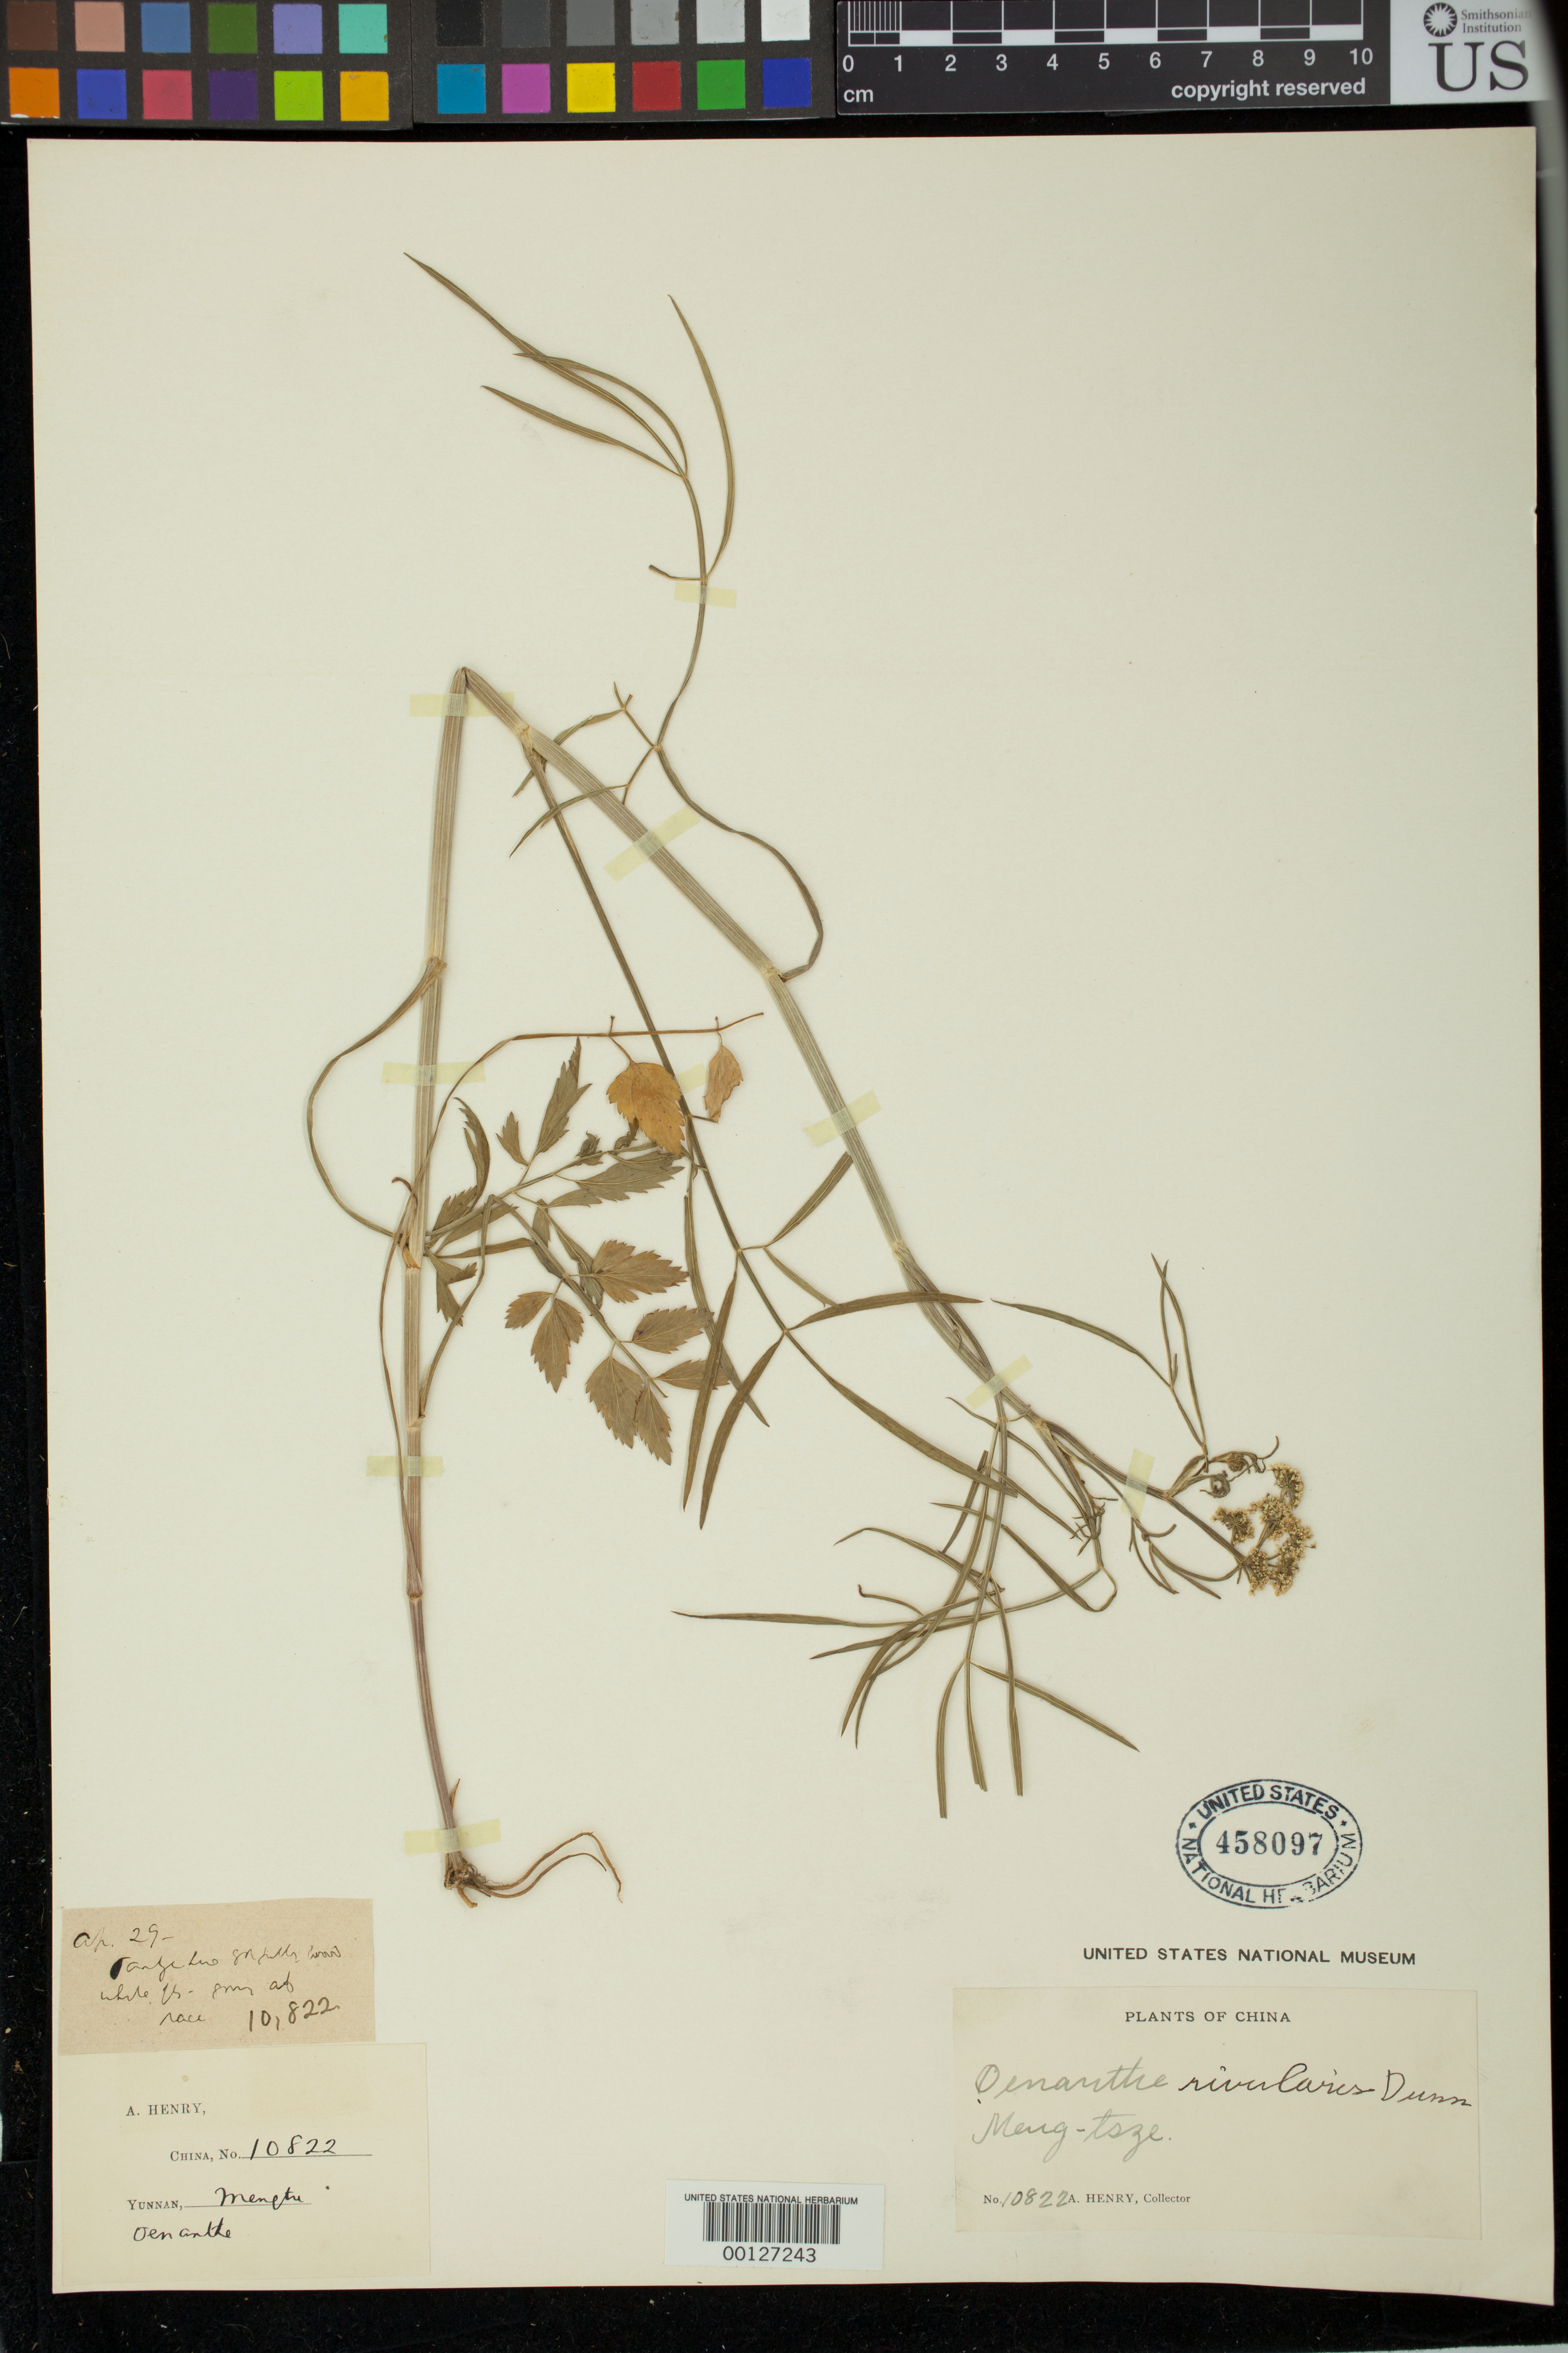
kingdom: Plantae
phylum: Tracheophyta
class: Magnoliopsida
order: Apiales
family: Apiaceae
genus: Oenanthe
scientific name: Oenanthe rivularis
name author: Dunn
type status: Isotype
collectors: A. Henry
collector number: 10822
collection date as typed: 29 Apr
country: China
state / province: Yunnan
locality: Mengtsze.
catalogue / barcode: US 458097